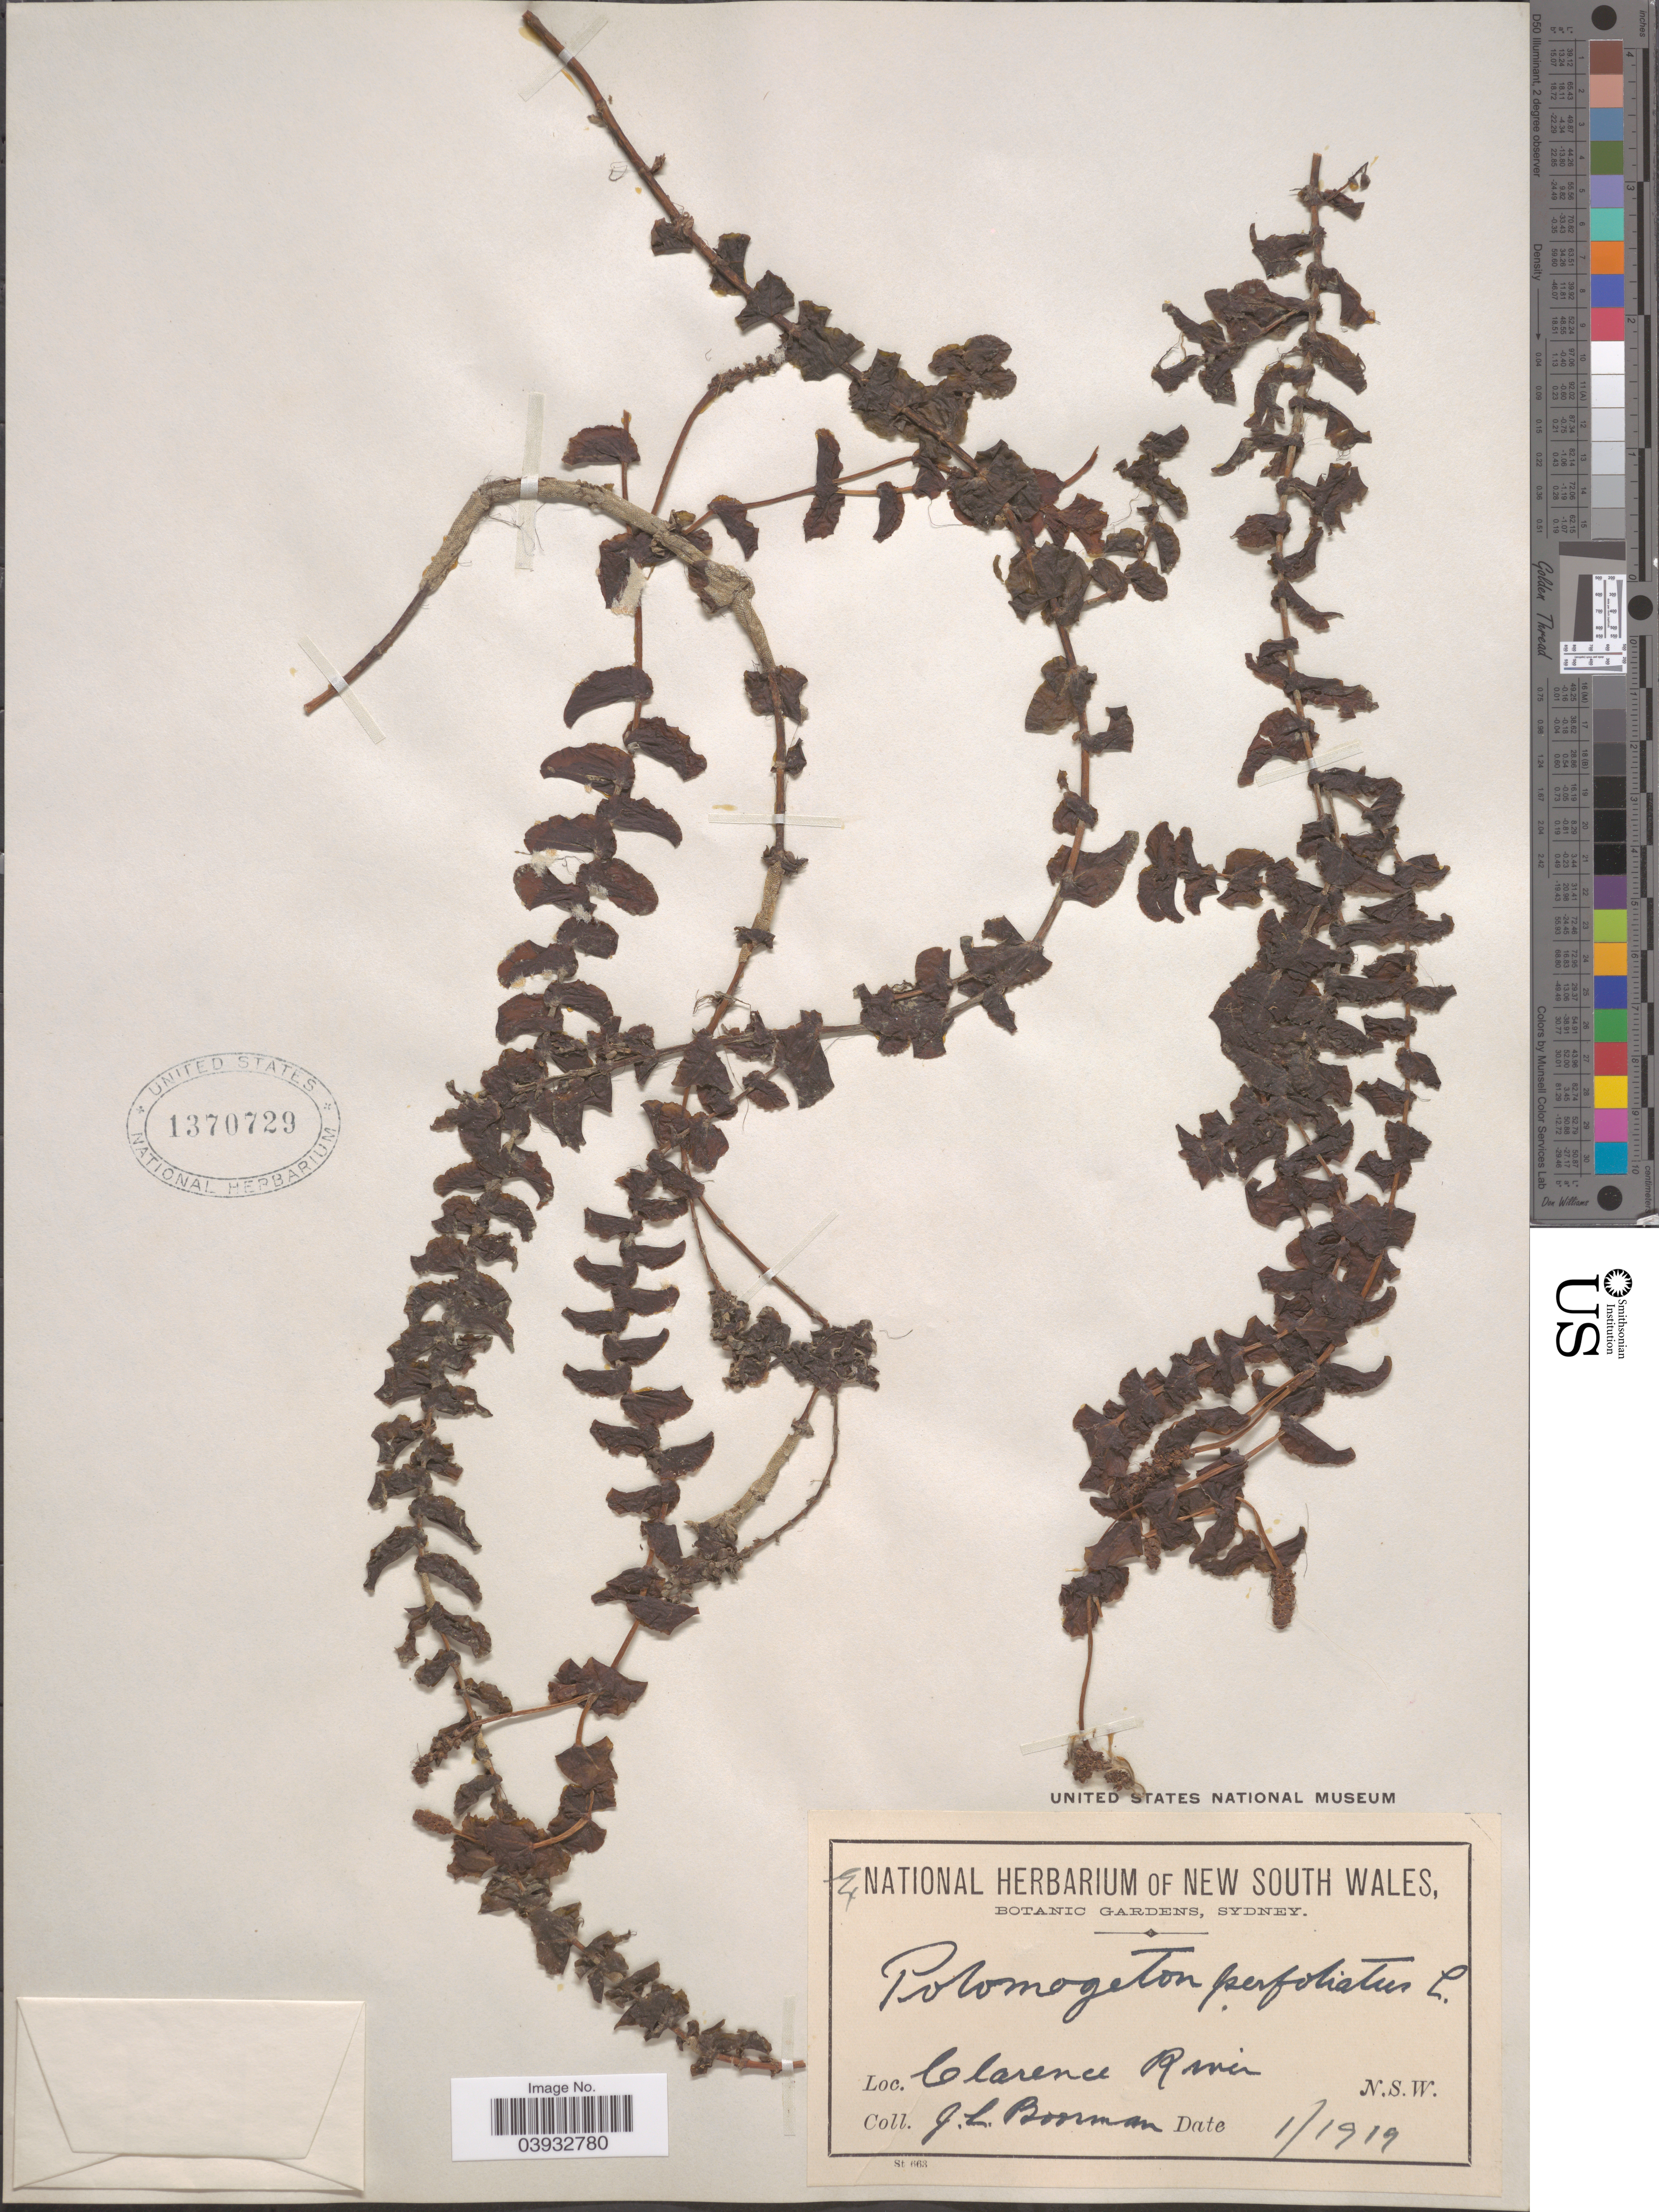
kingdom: Plantae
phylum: Tracheophyta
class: Liliopsida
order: Alismatales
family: Potamogetonaceae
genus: Potamogeton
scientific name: Potamogeton perfoliatus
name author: L.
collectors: J. Boorman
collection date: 1919-01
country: Australia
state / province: New South Wales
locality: Clarence River.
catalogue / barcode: US 1370729